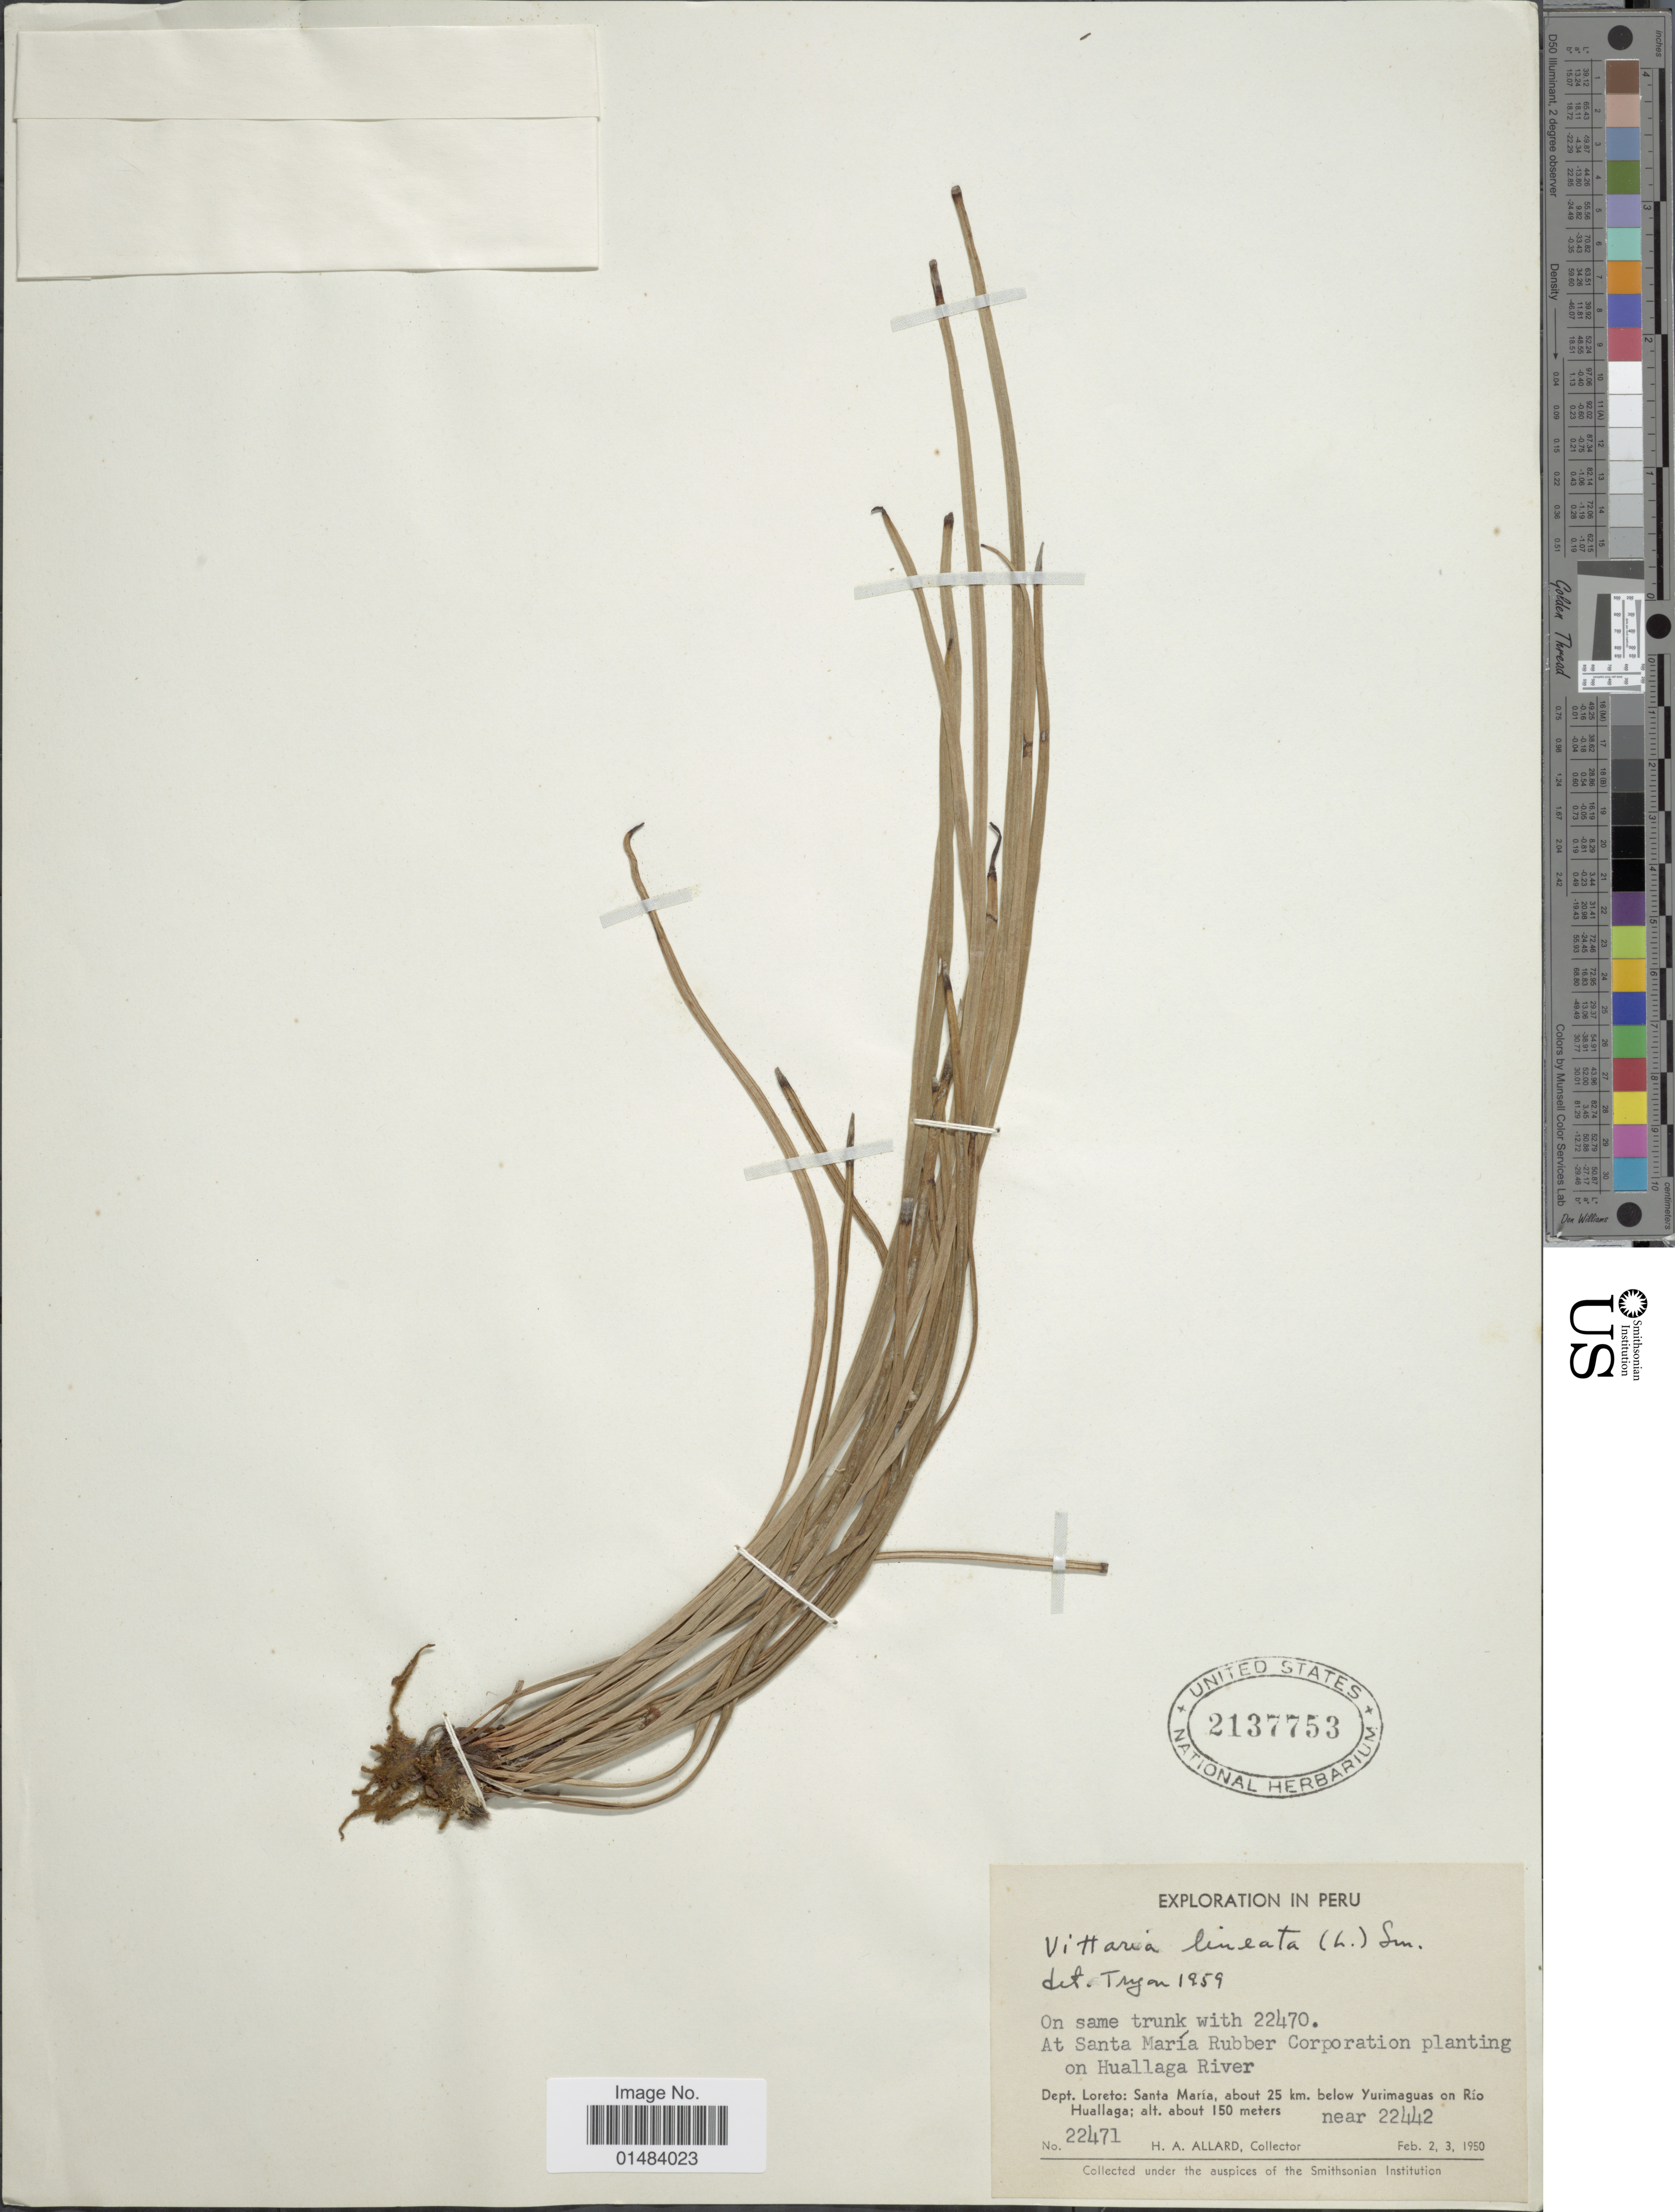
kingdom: Plantae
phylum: Tracheophyta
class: Polypodiopsida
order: Polypodiales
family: Pteridaceae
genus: Vittaria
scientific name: Vittaria lineata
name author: (L.) Sm.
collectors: H. A. Allard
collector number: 22471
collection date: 1950-02-02/1950-02-03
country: Peru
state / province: Loreto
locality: Peru, Dept. Loreto: Santa Maria, about 25 km. below Yurimaguas on Rio Huallaga.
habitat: on river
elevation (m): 150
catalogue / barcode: US 2137753